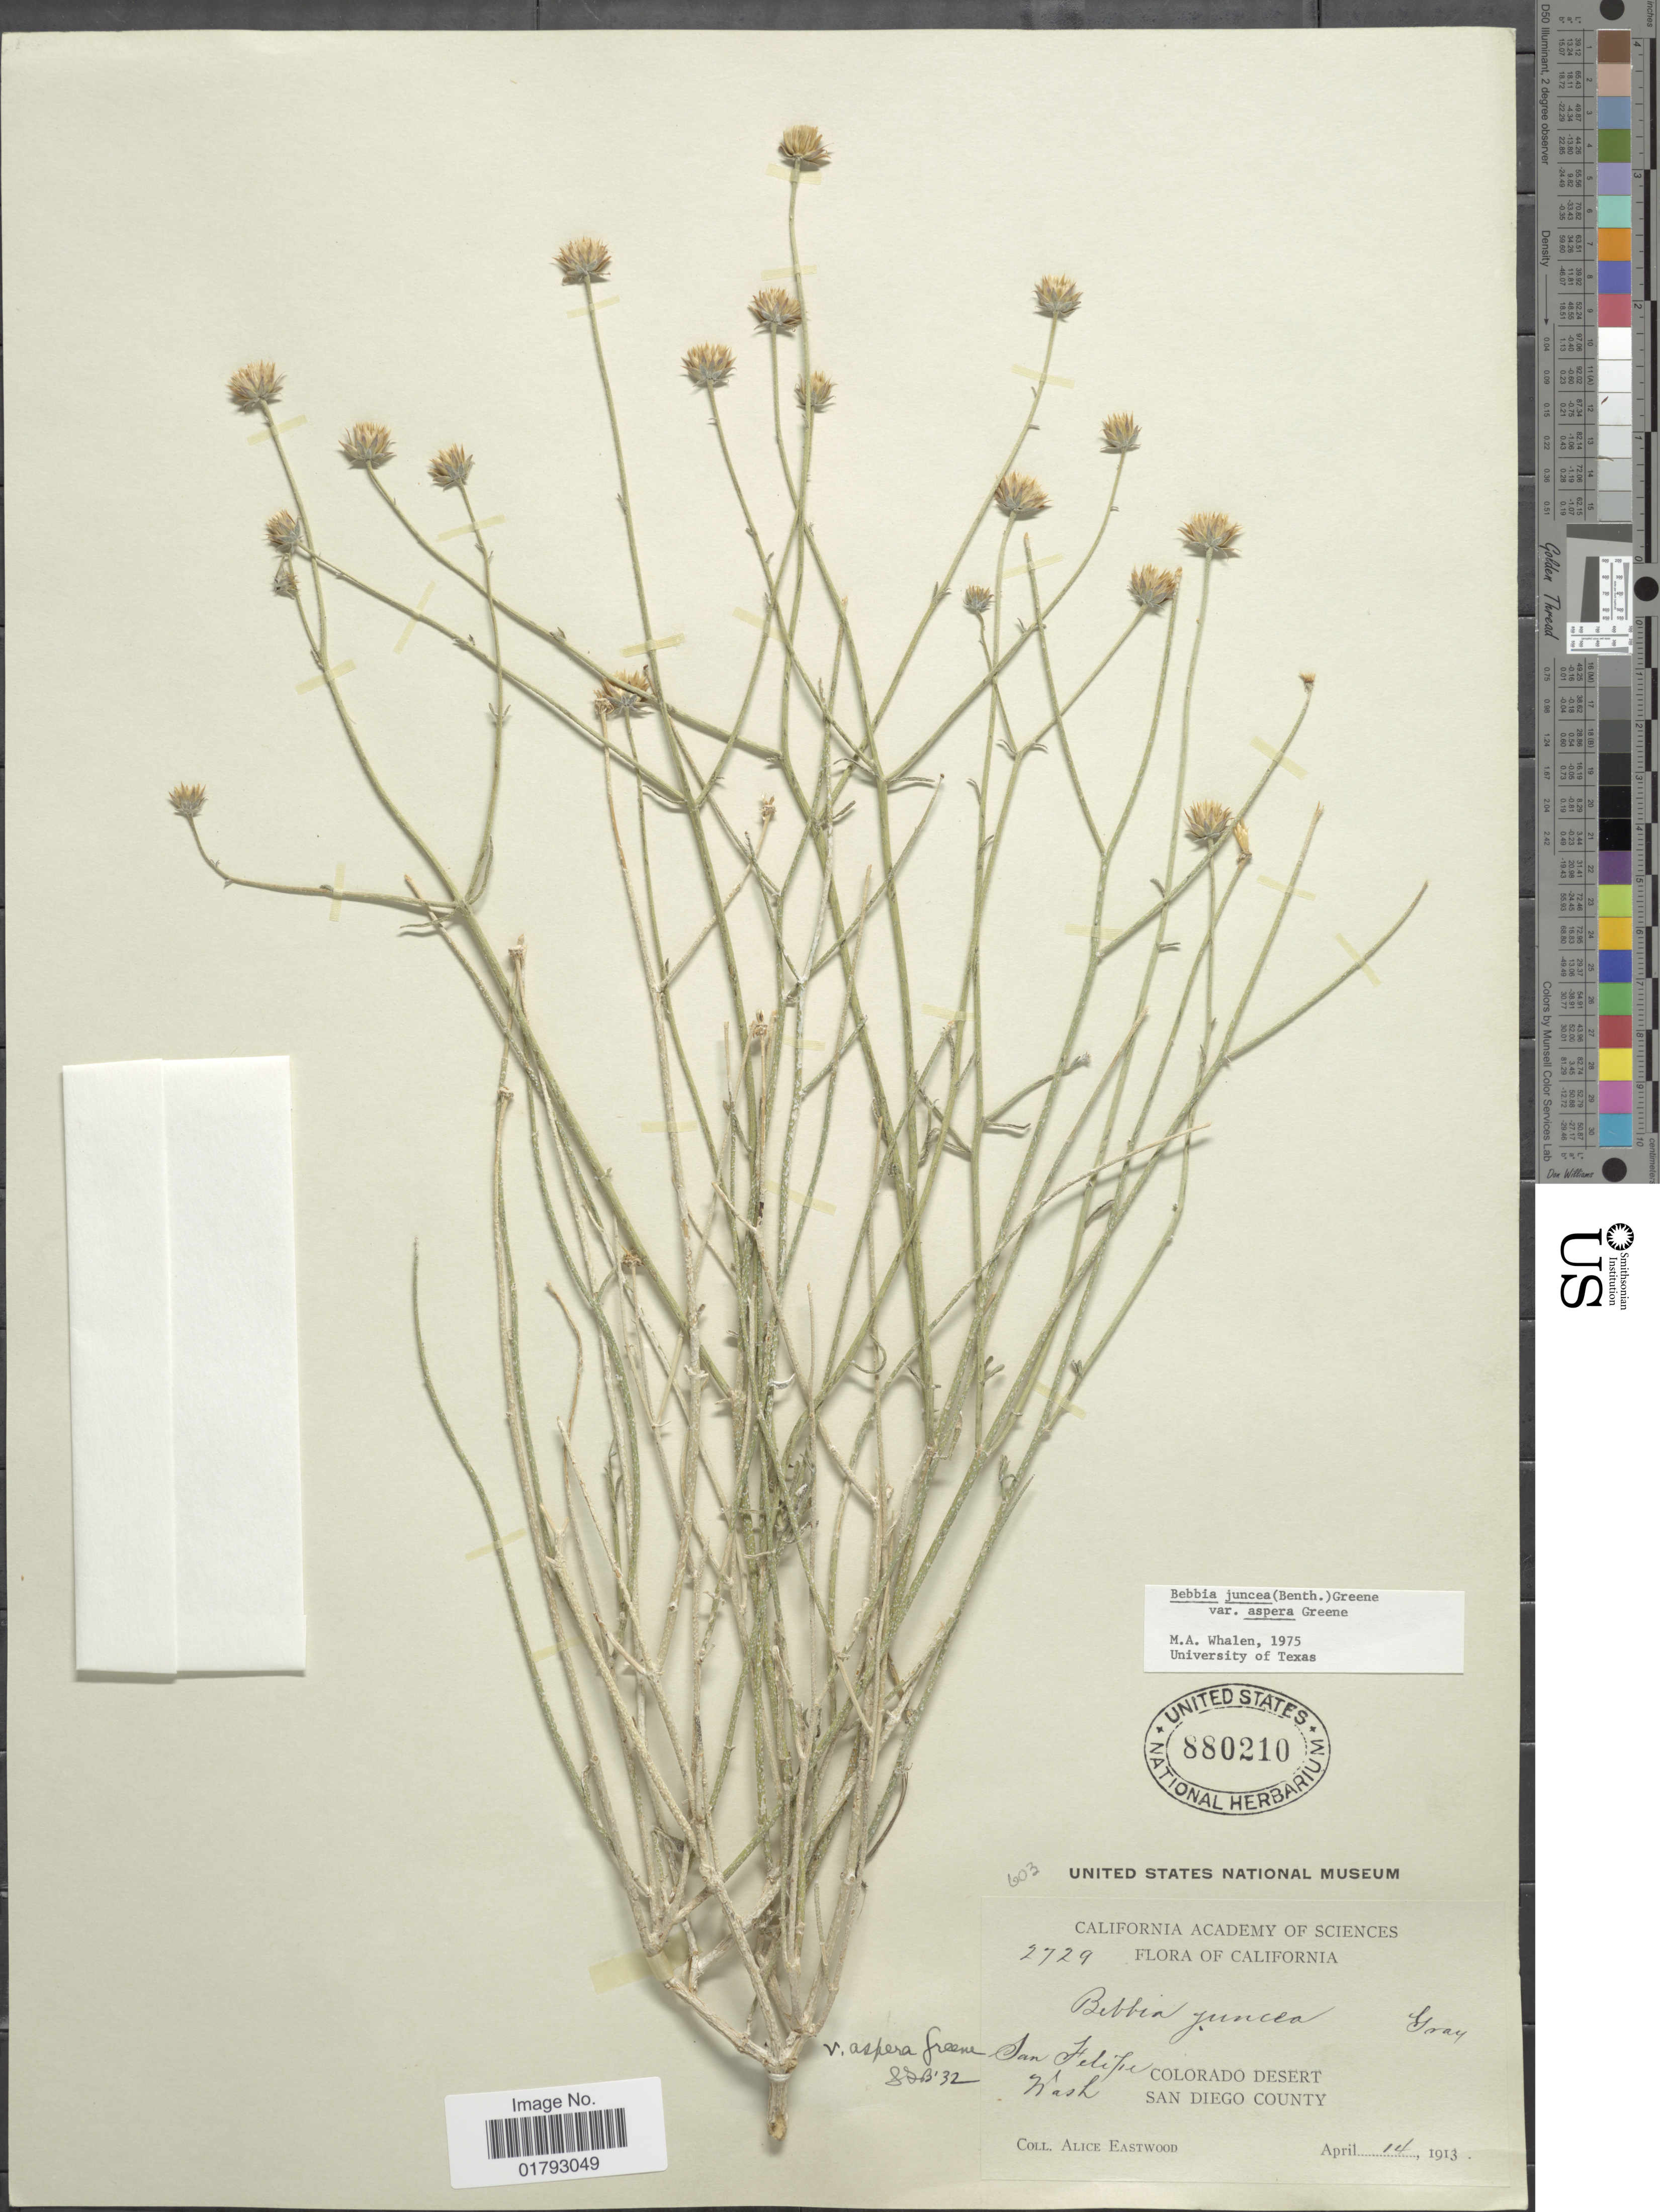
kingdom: Plantae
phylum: Tracheophyta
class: Magnoliopsida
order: Asterales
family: Asteraceae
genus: Bebbia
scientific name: Bebbia juncea var. aspera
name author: Greene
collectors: A. Eastwood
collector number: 2729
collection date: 1913-04-14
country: United States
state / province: California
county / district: San Diego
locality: San Felipe wash, Colorado Desert, San Diego County.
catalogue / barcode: US 880210